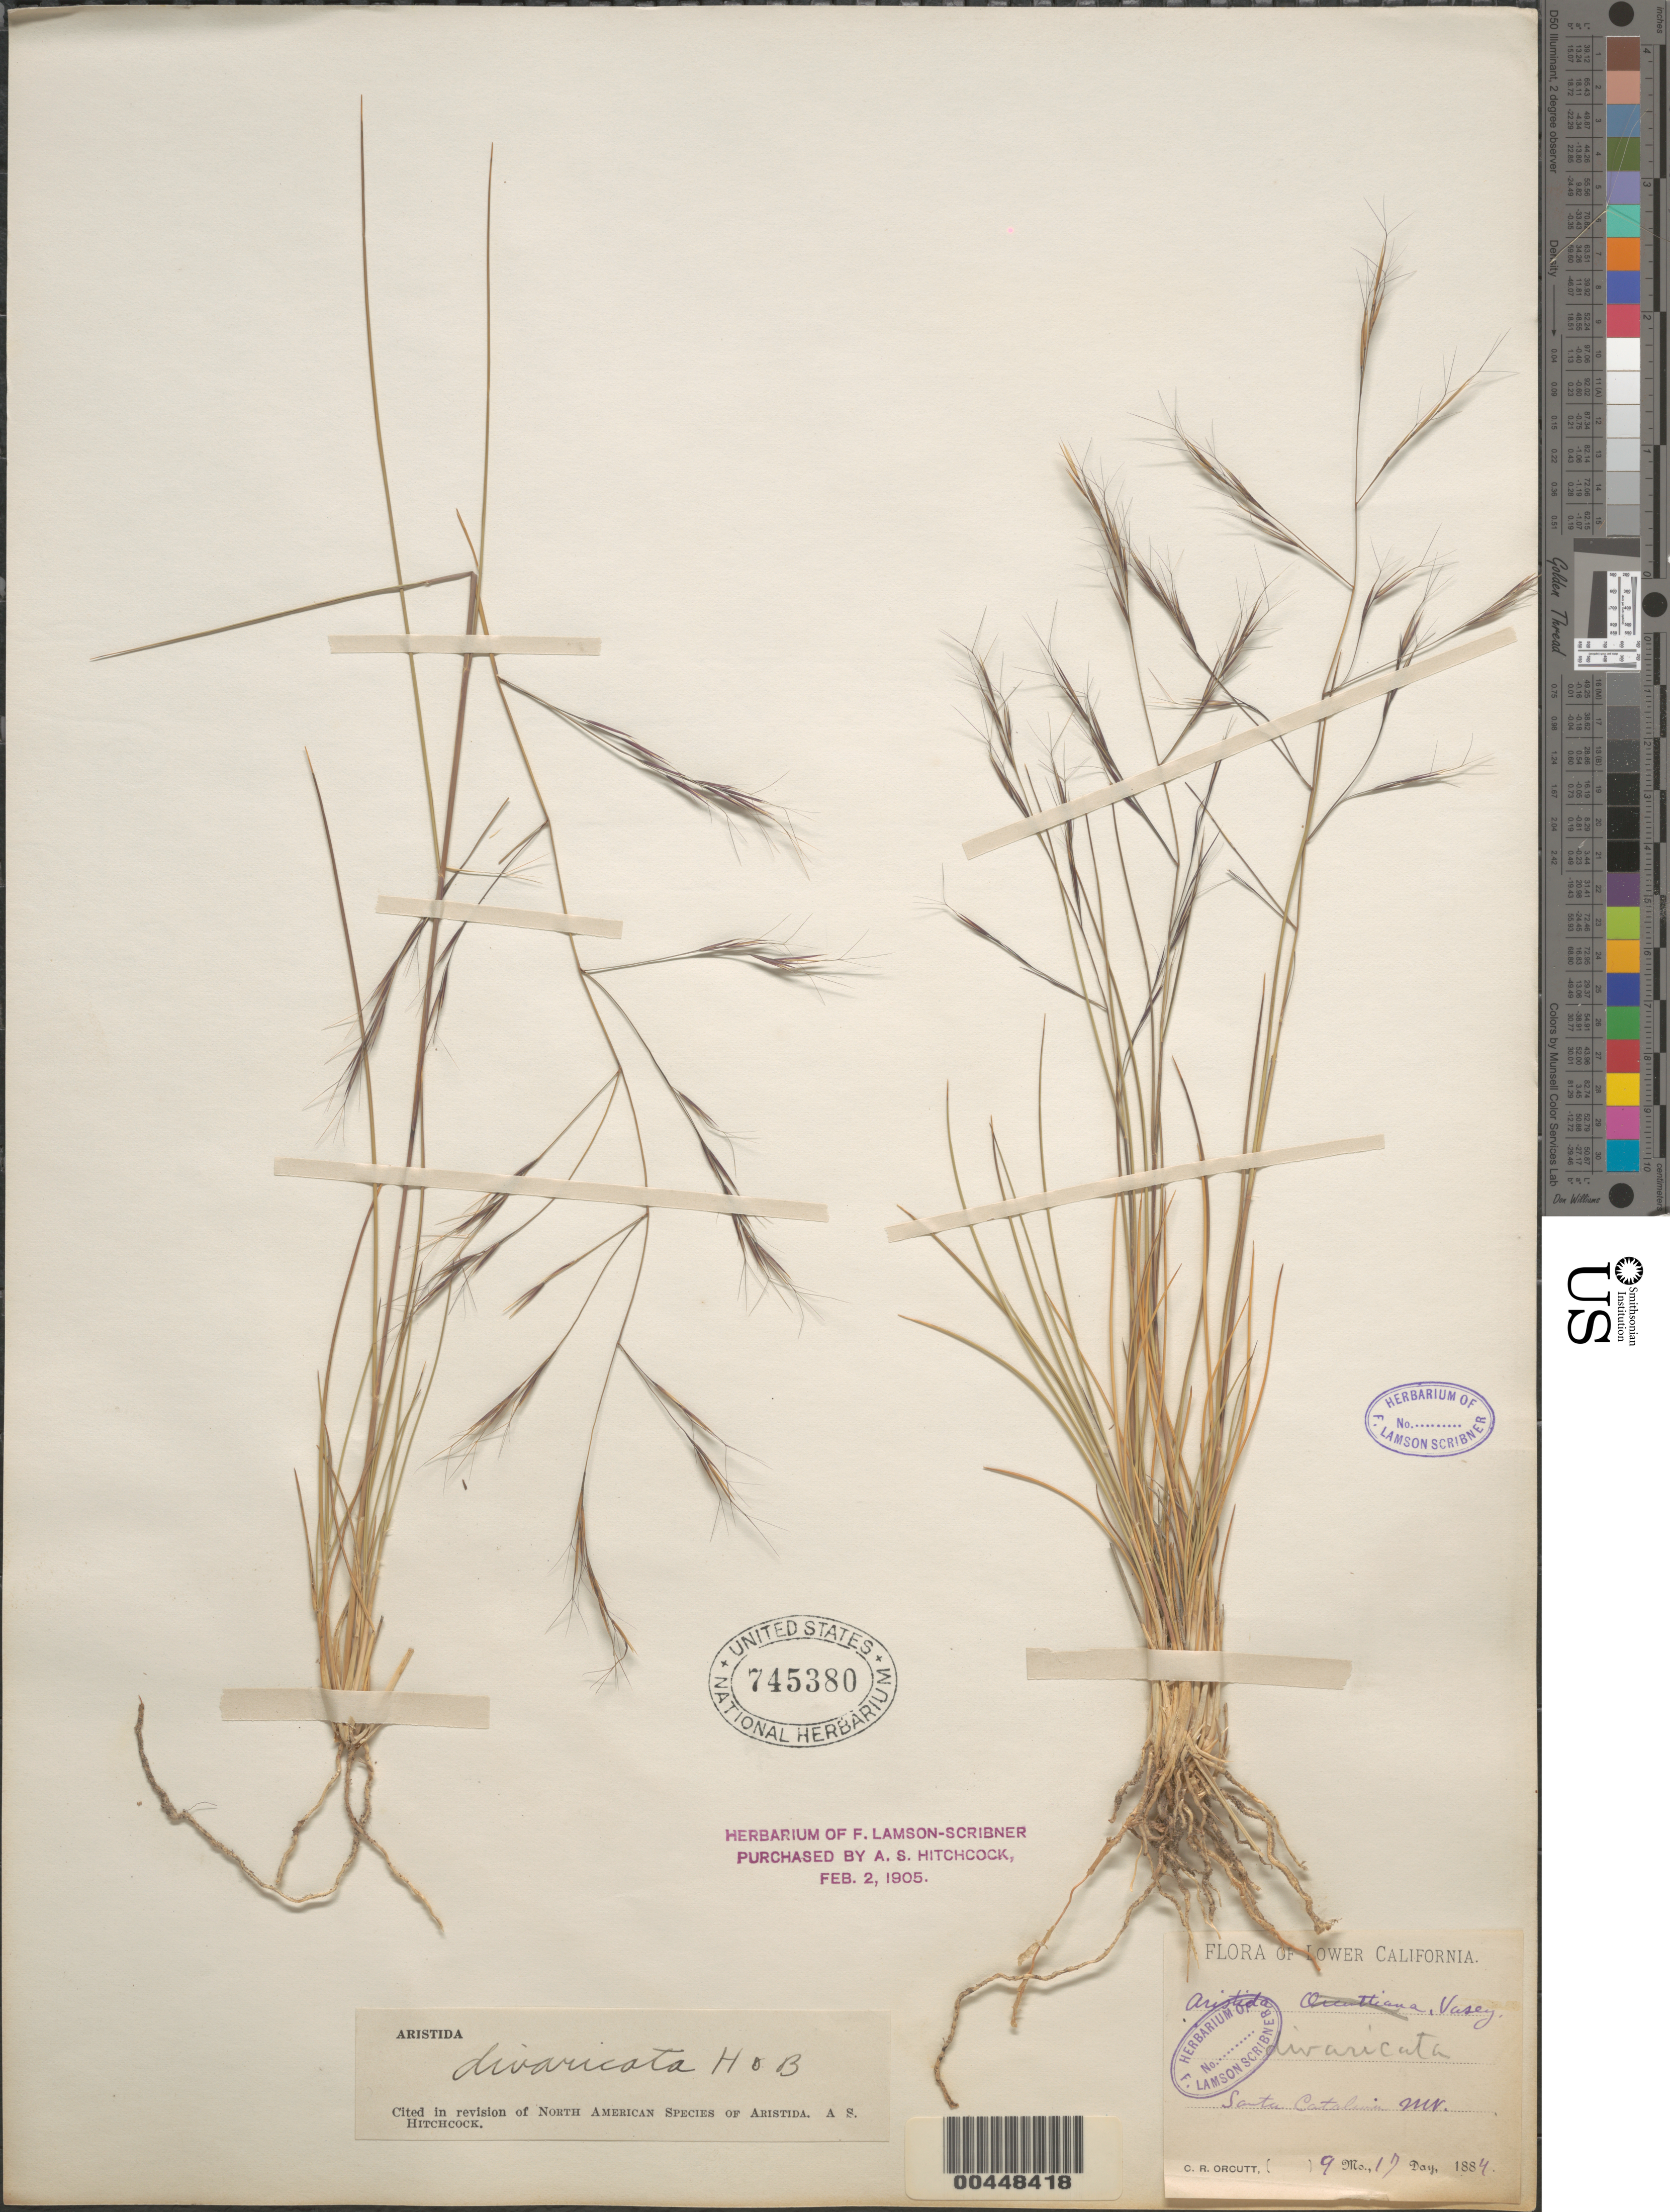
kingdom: Plantae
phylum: Tracheophyta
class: Liliopsida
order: Poales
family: Poaceae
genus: Aristida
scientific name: Aristida divaricata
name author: Humb. & Bonpl. ex Willd.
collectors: C. R. Orcutt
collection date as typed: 17 Sep 1884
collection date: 1884-09-17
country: Mexico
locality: Santa Catalina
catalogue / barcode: US 745380